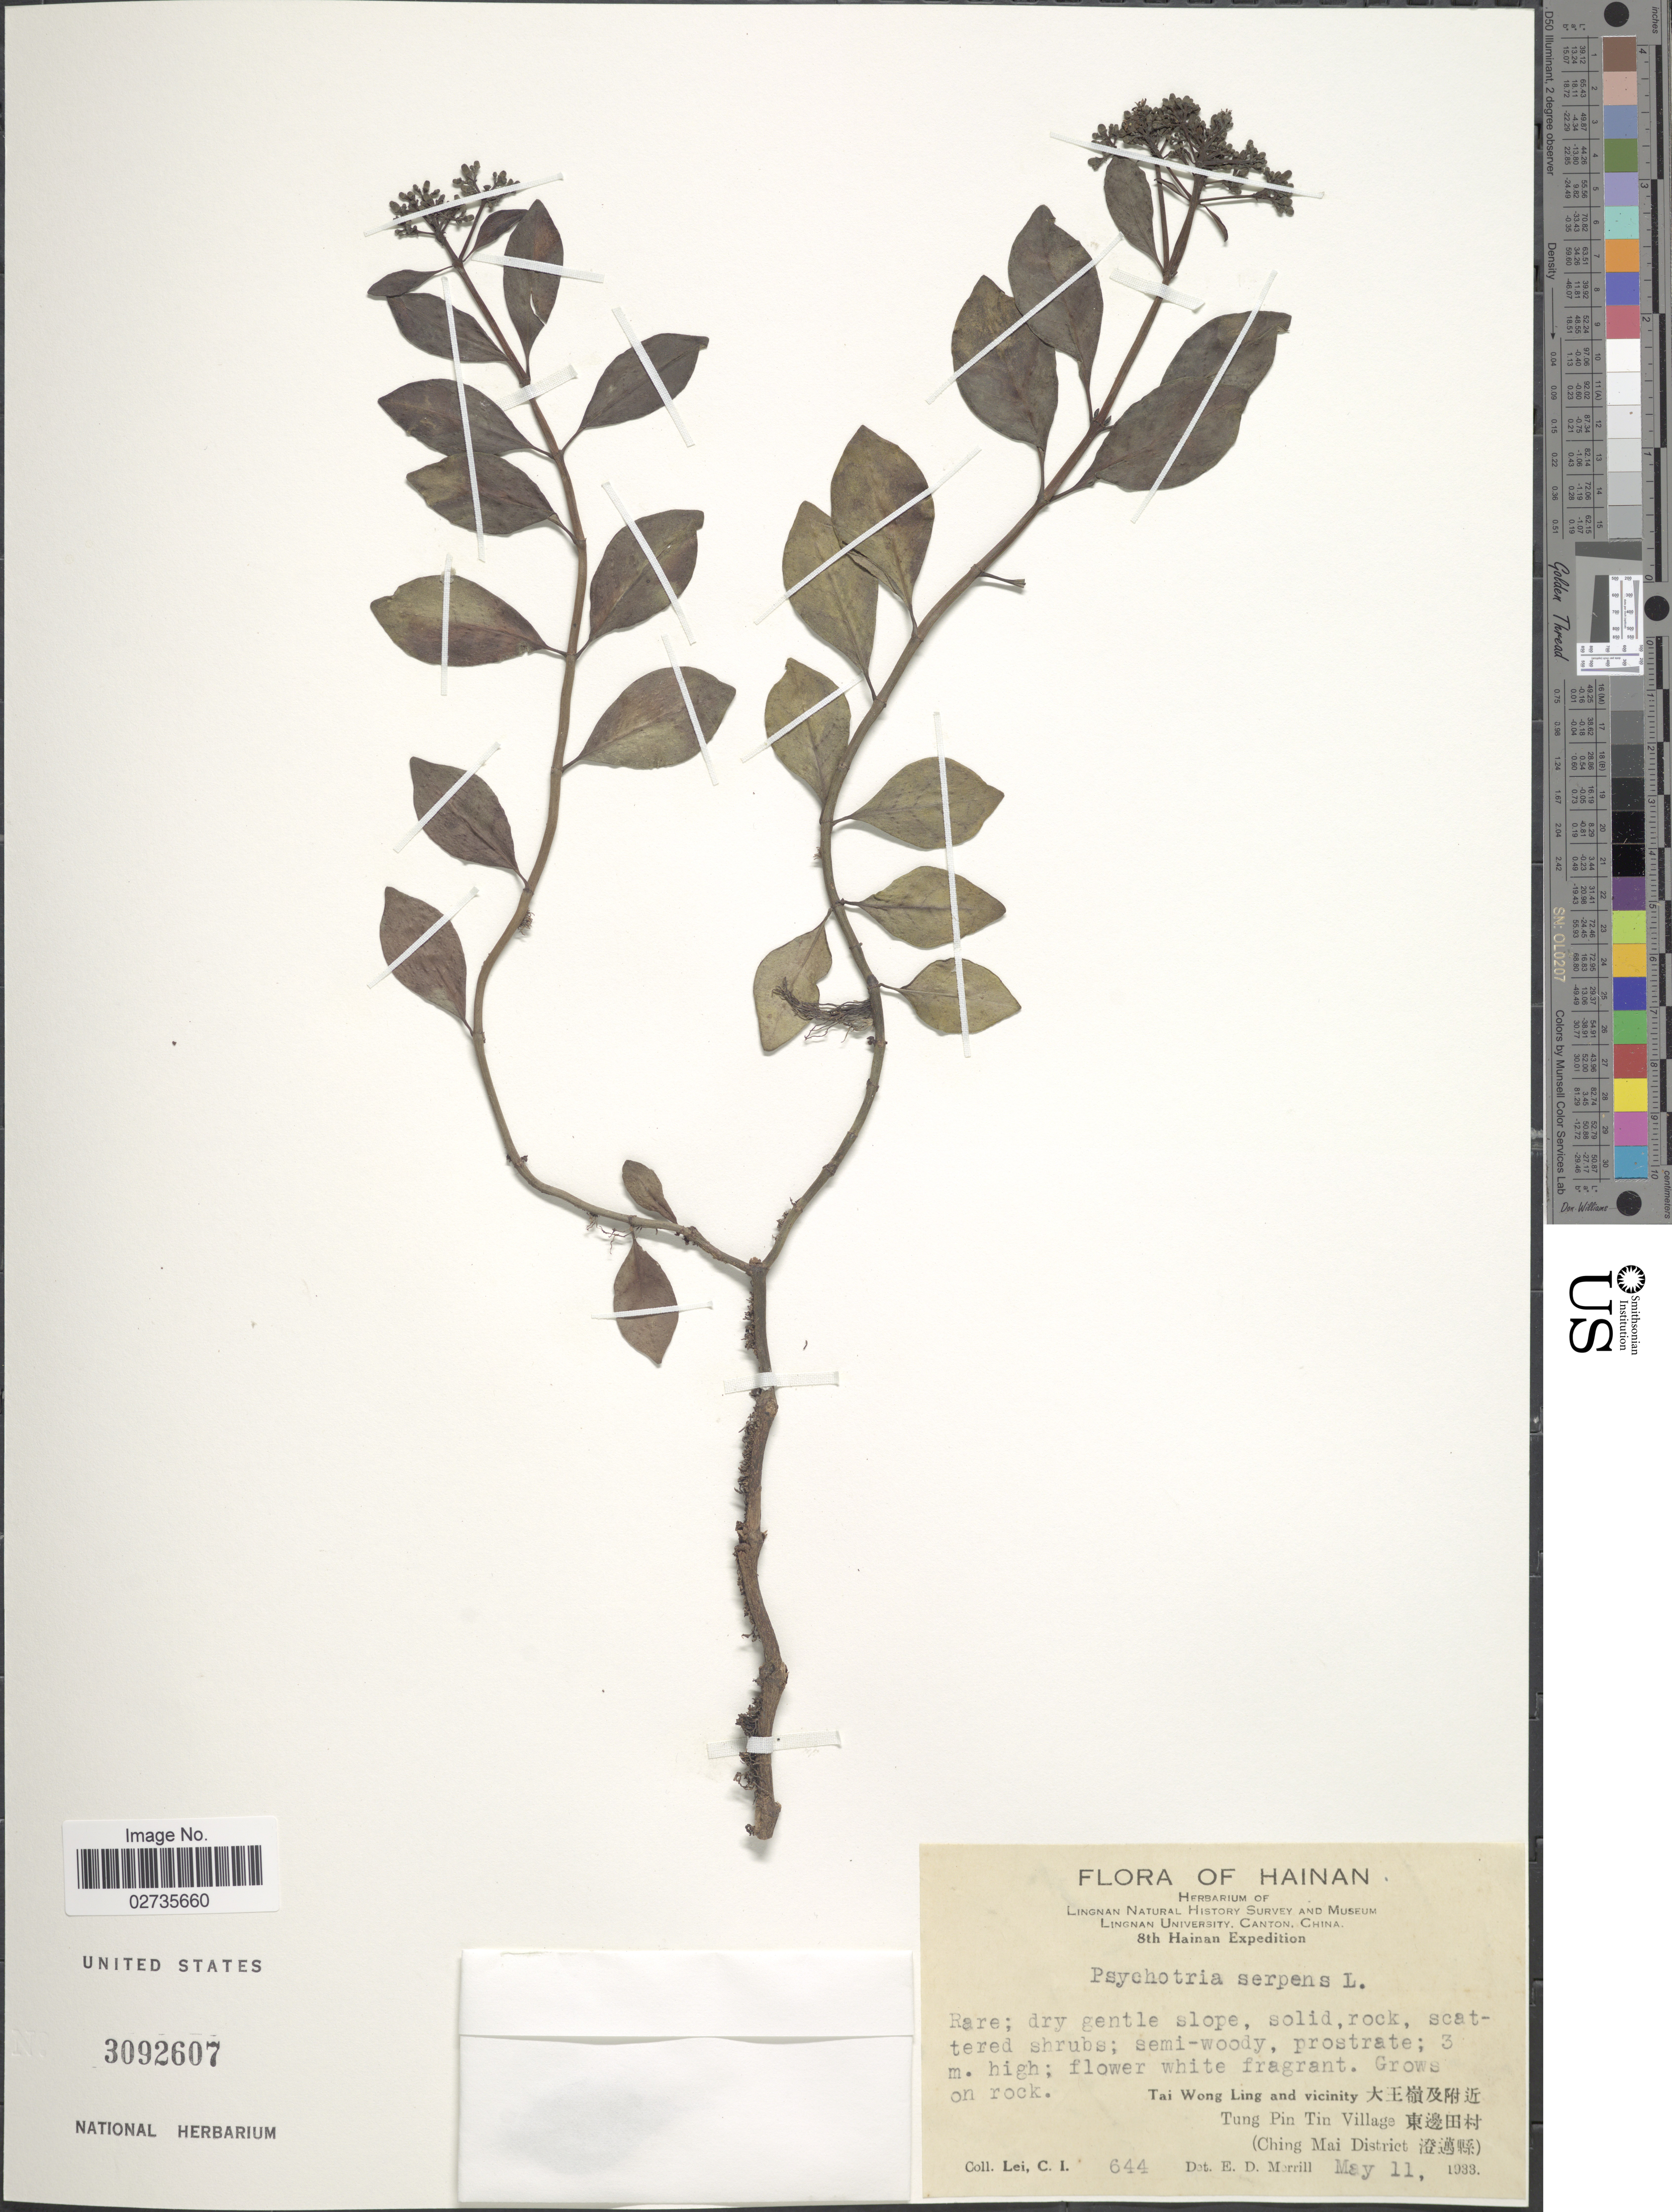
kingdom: Plantae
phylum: Tracheophyta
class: Magnoliopsida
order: Gentianales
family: Rubiaceae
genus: Psychotria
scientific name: Psychotria serpens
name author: L.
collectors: C. I. Lei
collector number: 644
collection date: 1933-05-11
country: China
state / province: Hainan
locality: Tai Wong Ling and vicinity Tung Pin Tin Village (Ching Mai District)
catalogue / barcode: US 3092607